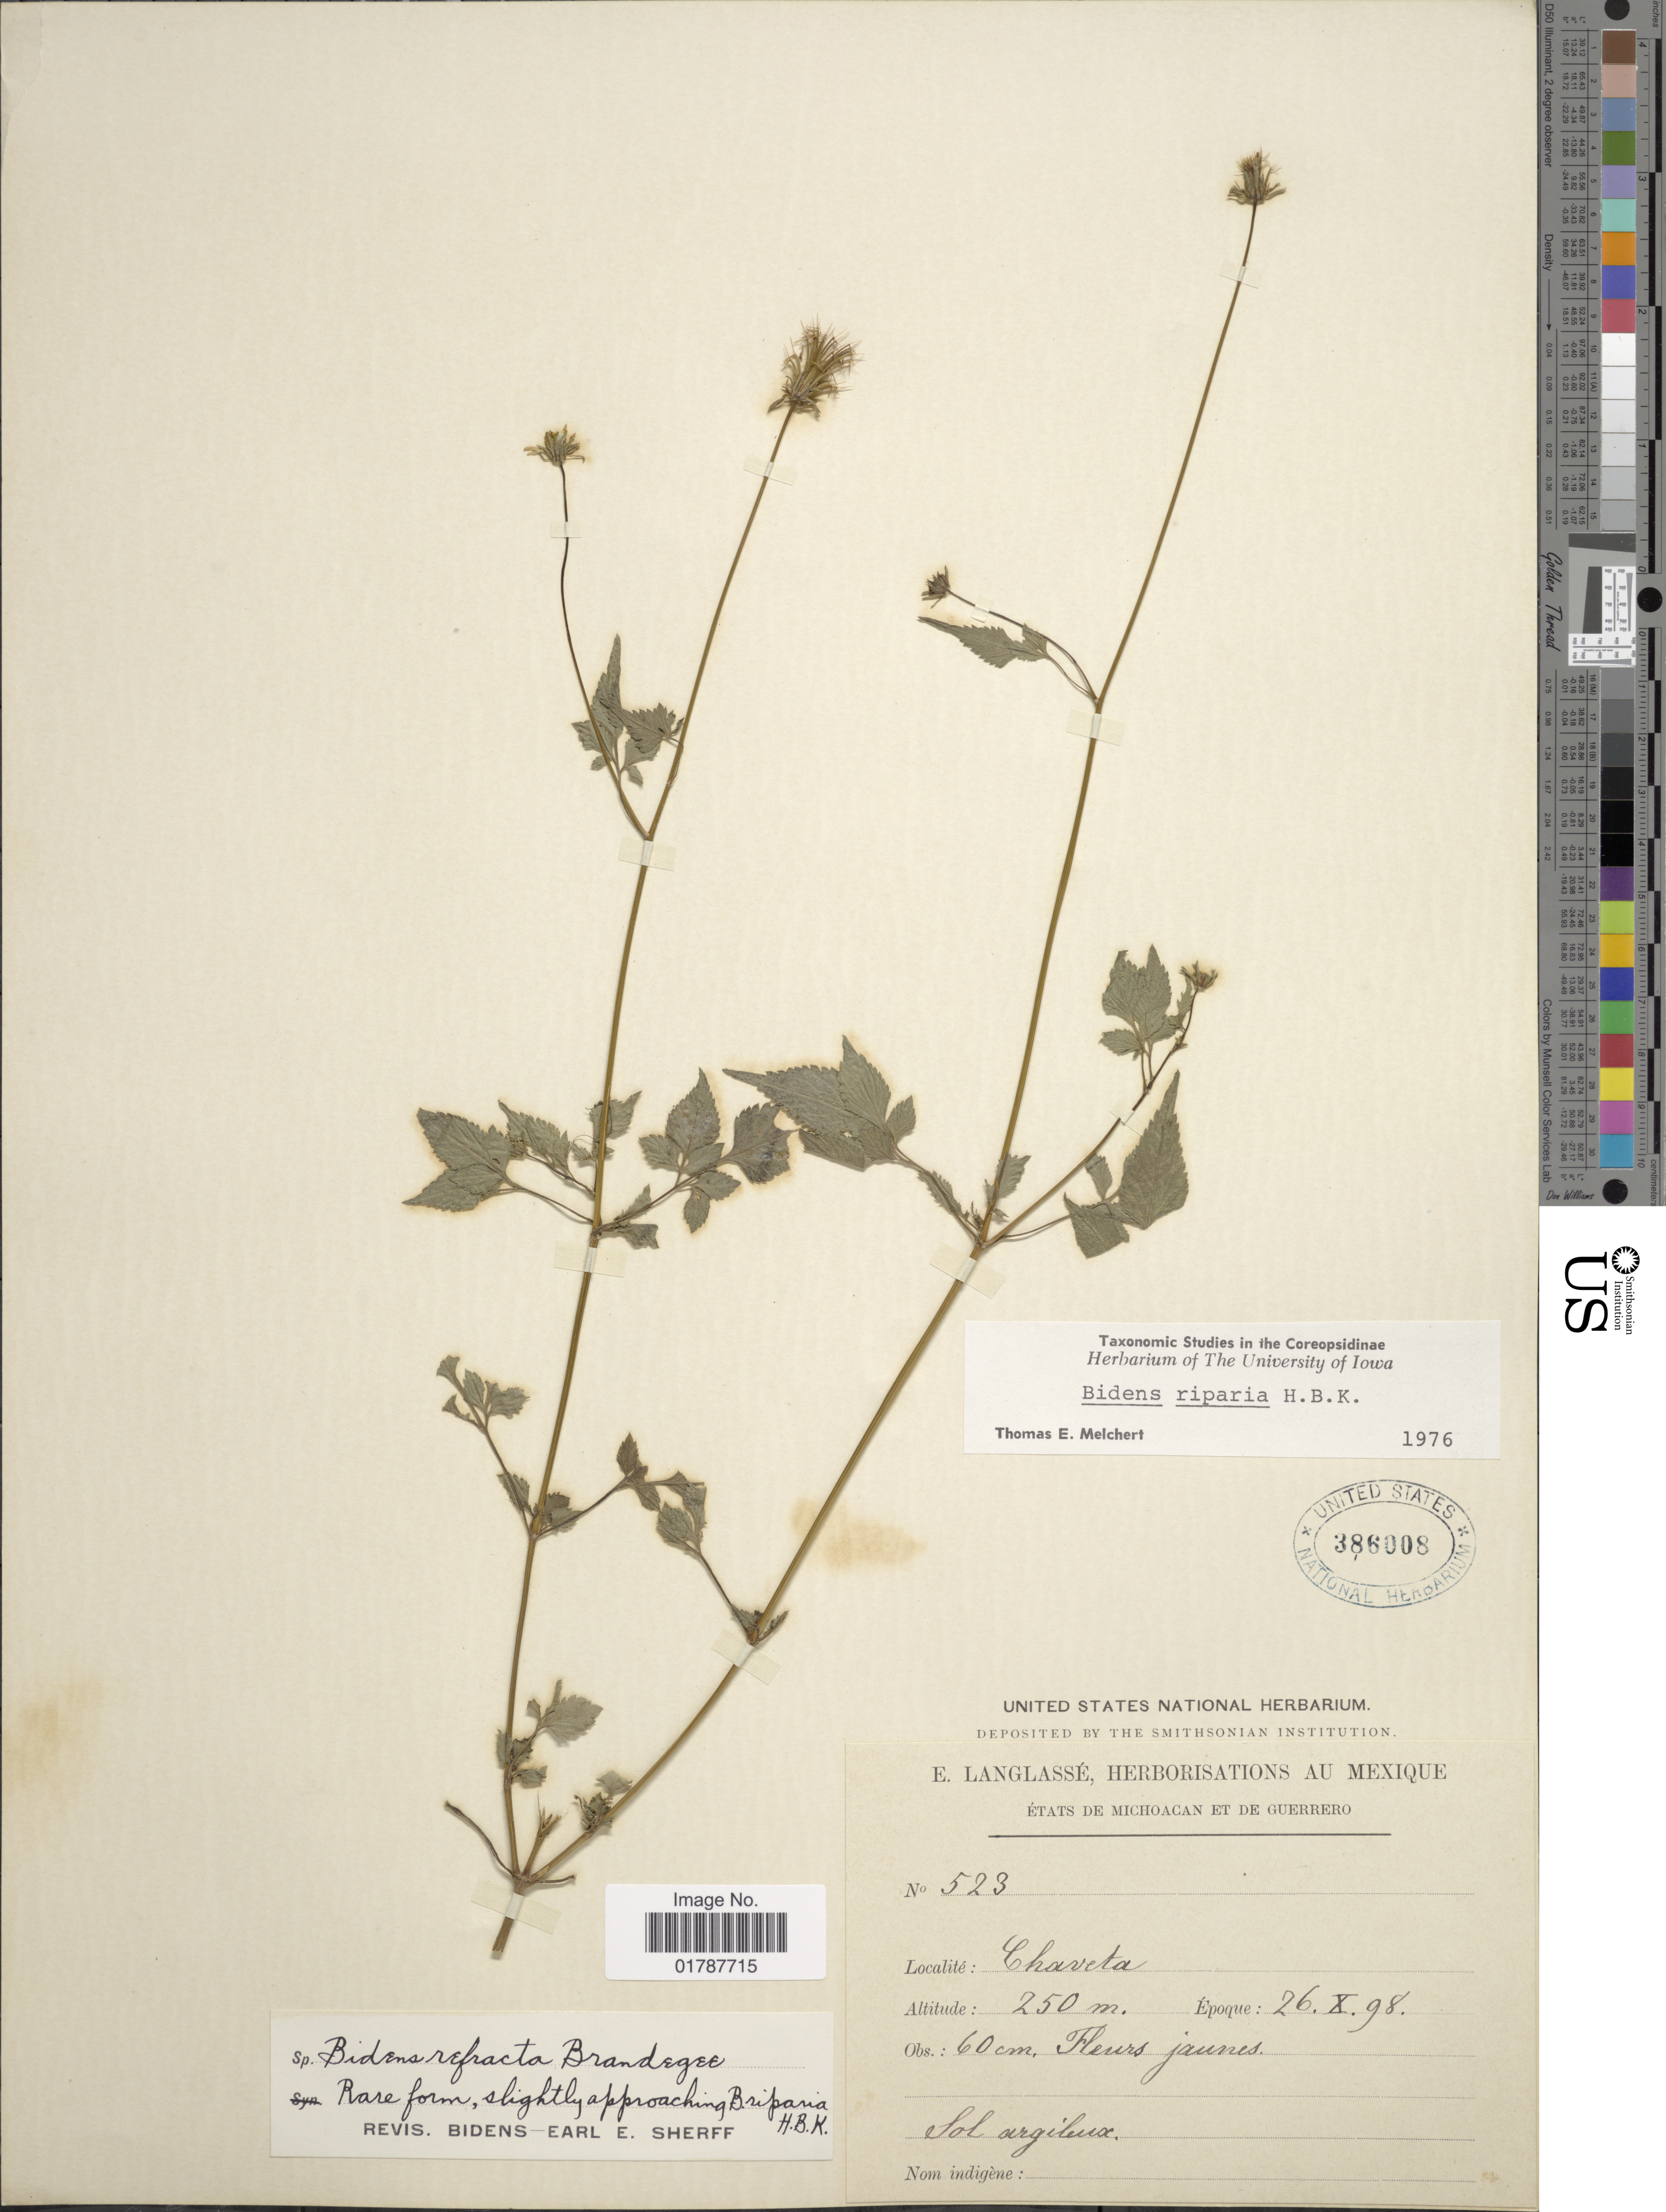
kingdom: Plantae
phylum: Tracheophyta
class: Magnoliopsida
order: Asterales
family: Asteraceae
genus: Bidens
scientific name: Bidens riparia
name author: Kunth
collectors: E. Langlassé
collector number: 523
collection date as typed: Transcribed d/m/y: 26/10/98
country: Mexico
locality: Etats de Michoacan et de Guerrero, Chaveta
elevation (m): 250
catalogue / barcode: US 386008